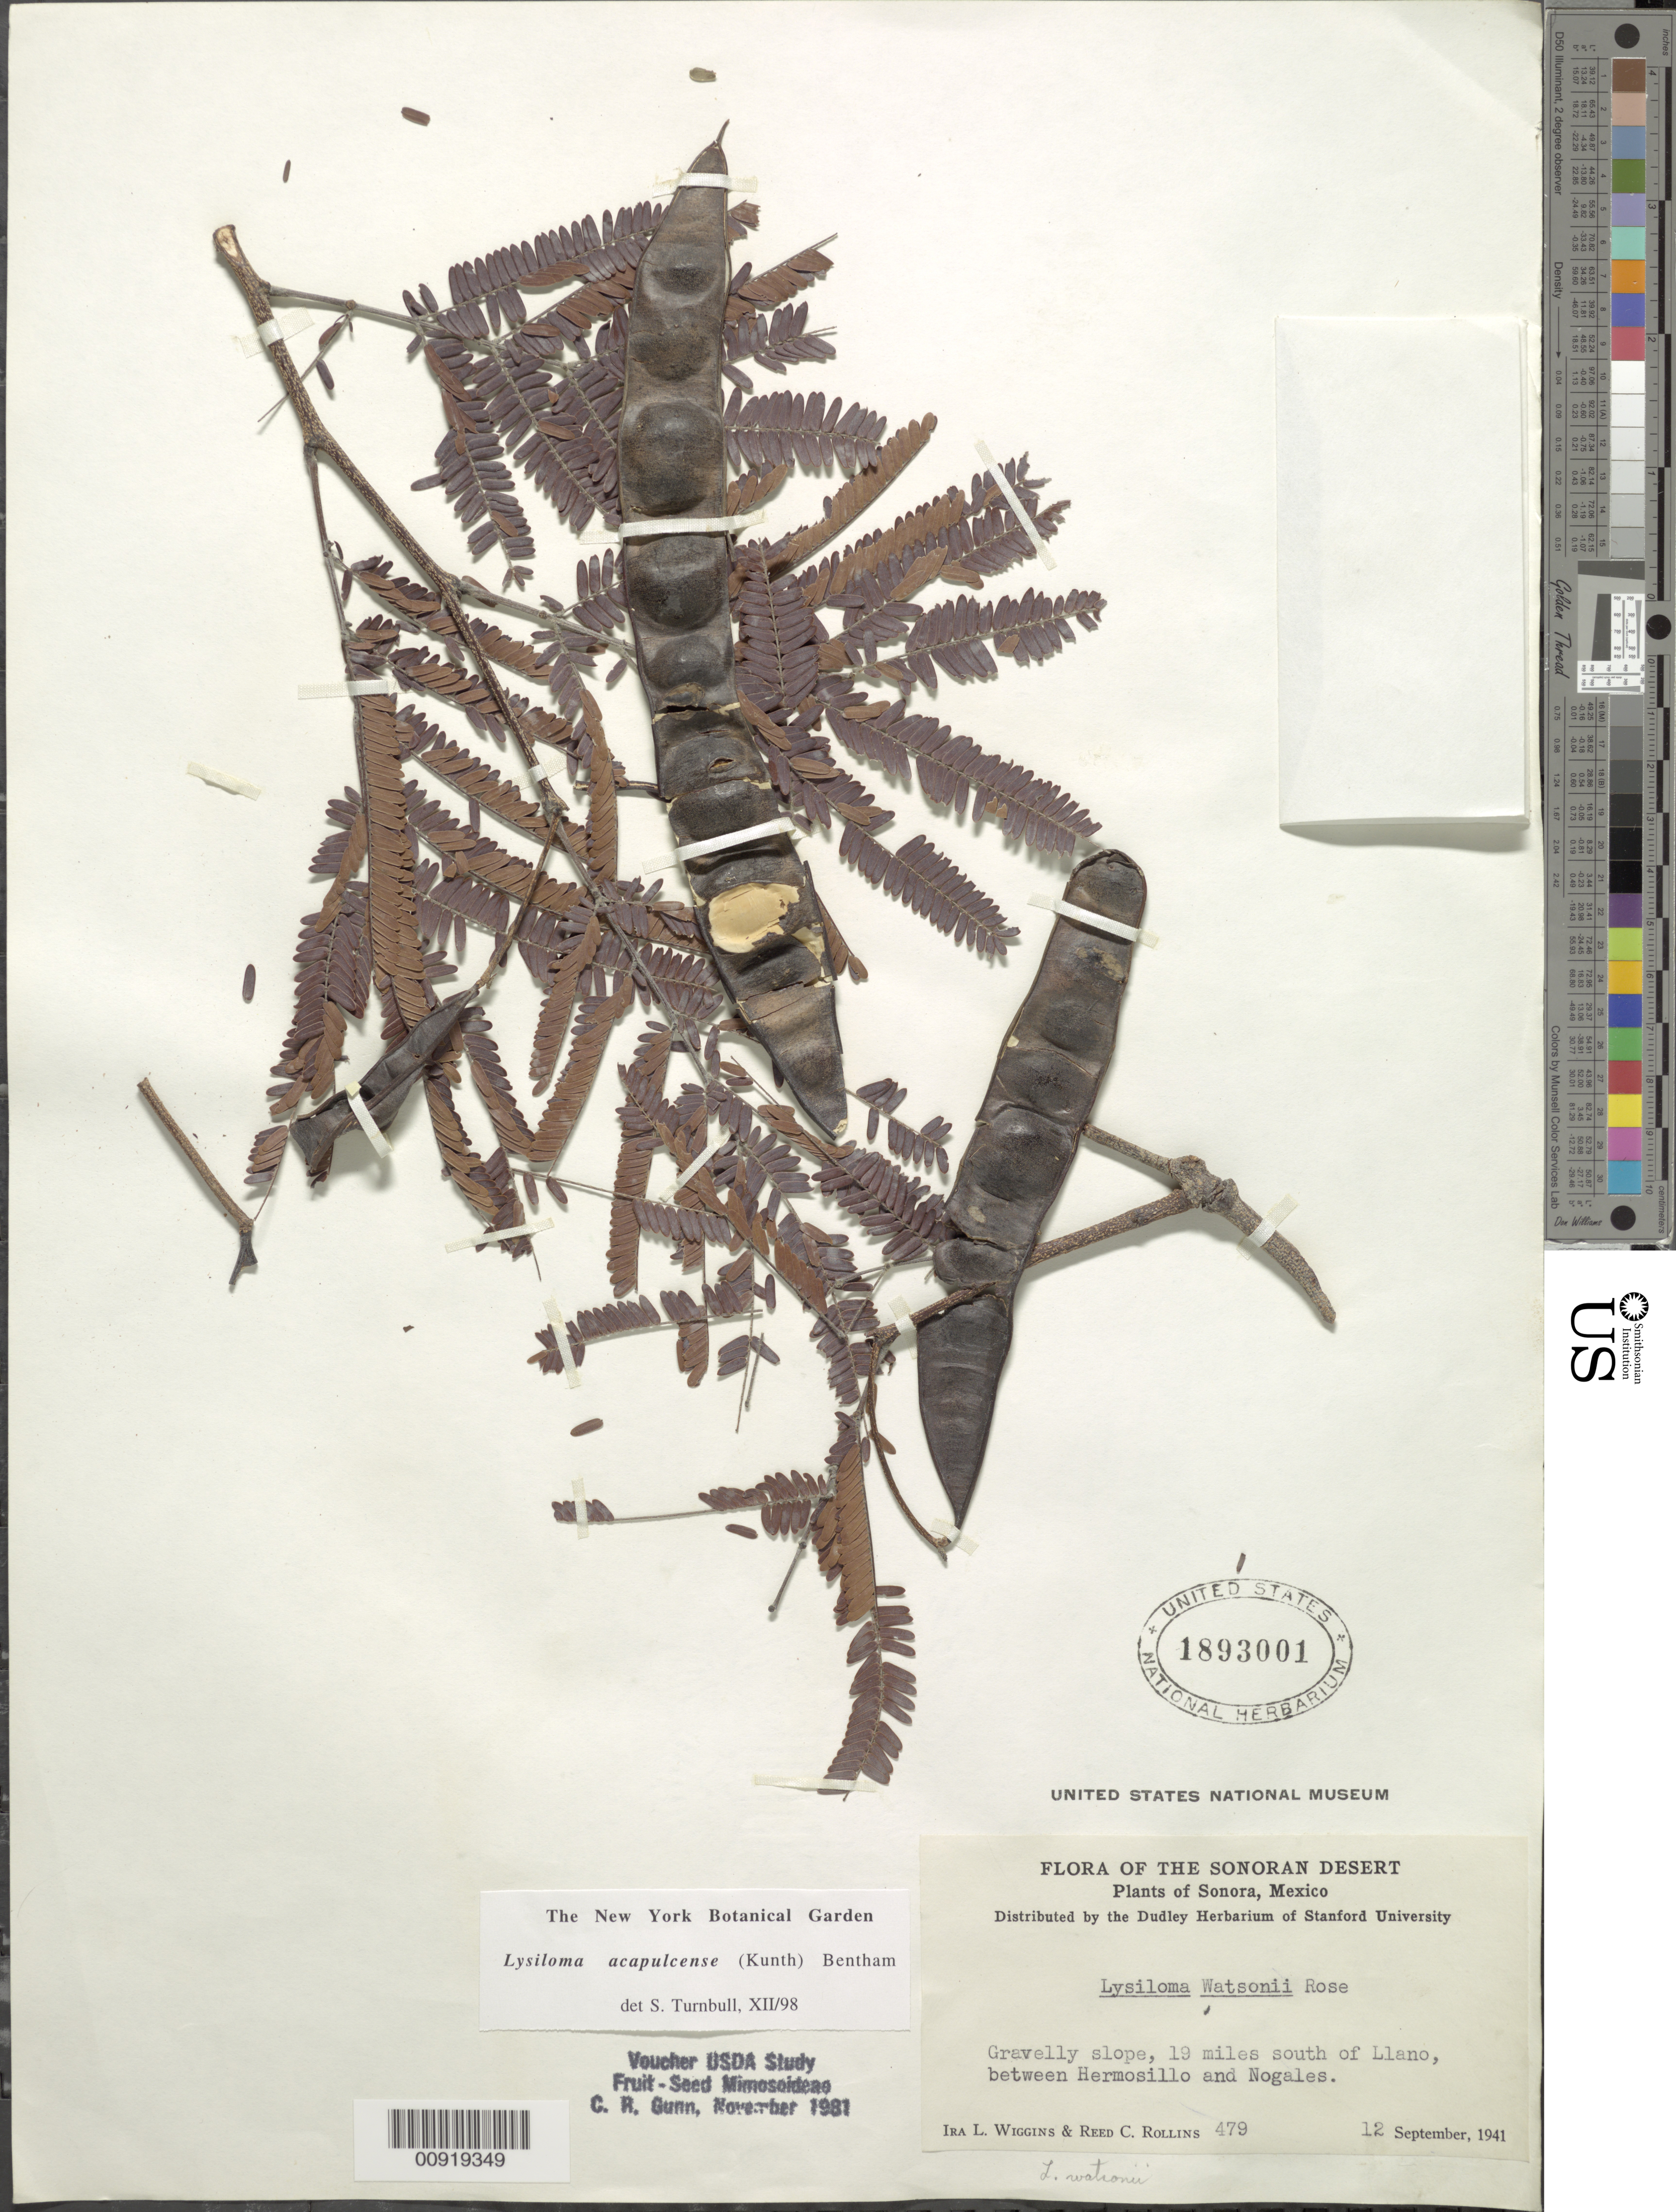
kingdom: Plantae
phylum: Tracheophyta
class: Magnoliopsida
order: Fabales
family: Fabaceae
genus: Lysiloma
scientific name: Lysiloma acapulcense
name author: (Kunth) Benth.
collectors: I. L. Wiggins & R. C. Rollins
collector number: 479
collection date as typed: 12 Sep 1941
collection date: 1941-09-12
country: Mexico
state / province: Sonora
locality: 19 miles south of Llano, between Hermosillo and Nogales.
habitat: Gravelly slope.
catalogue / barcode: US 1893001